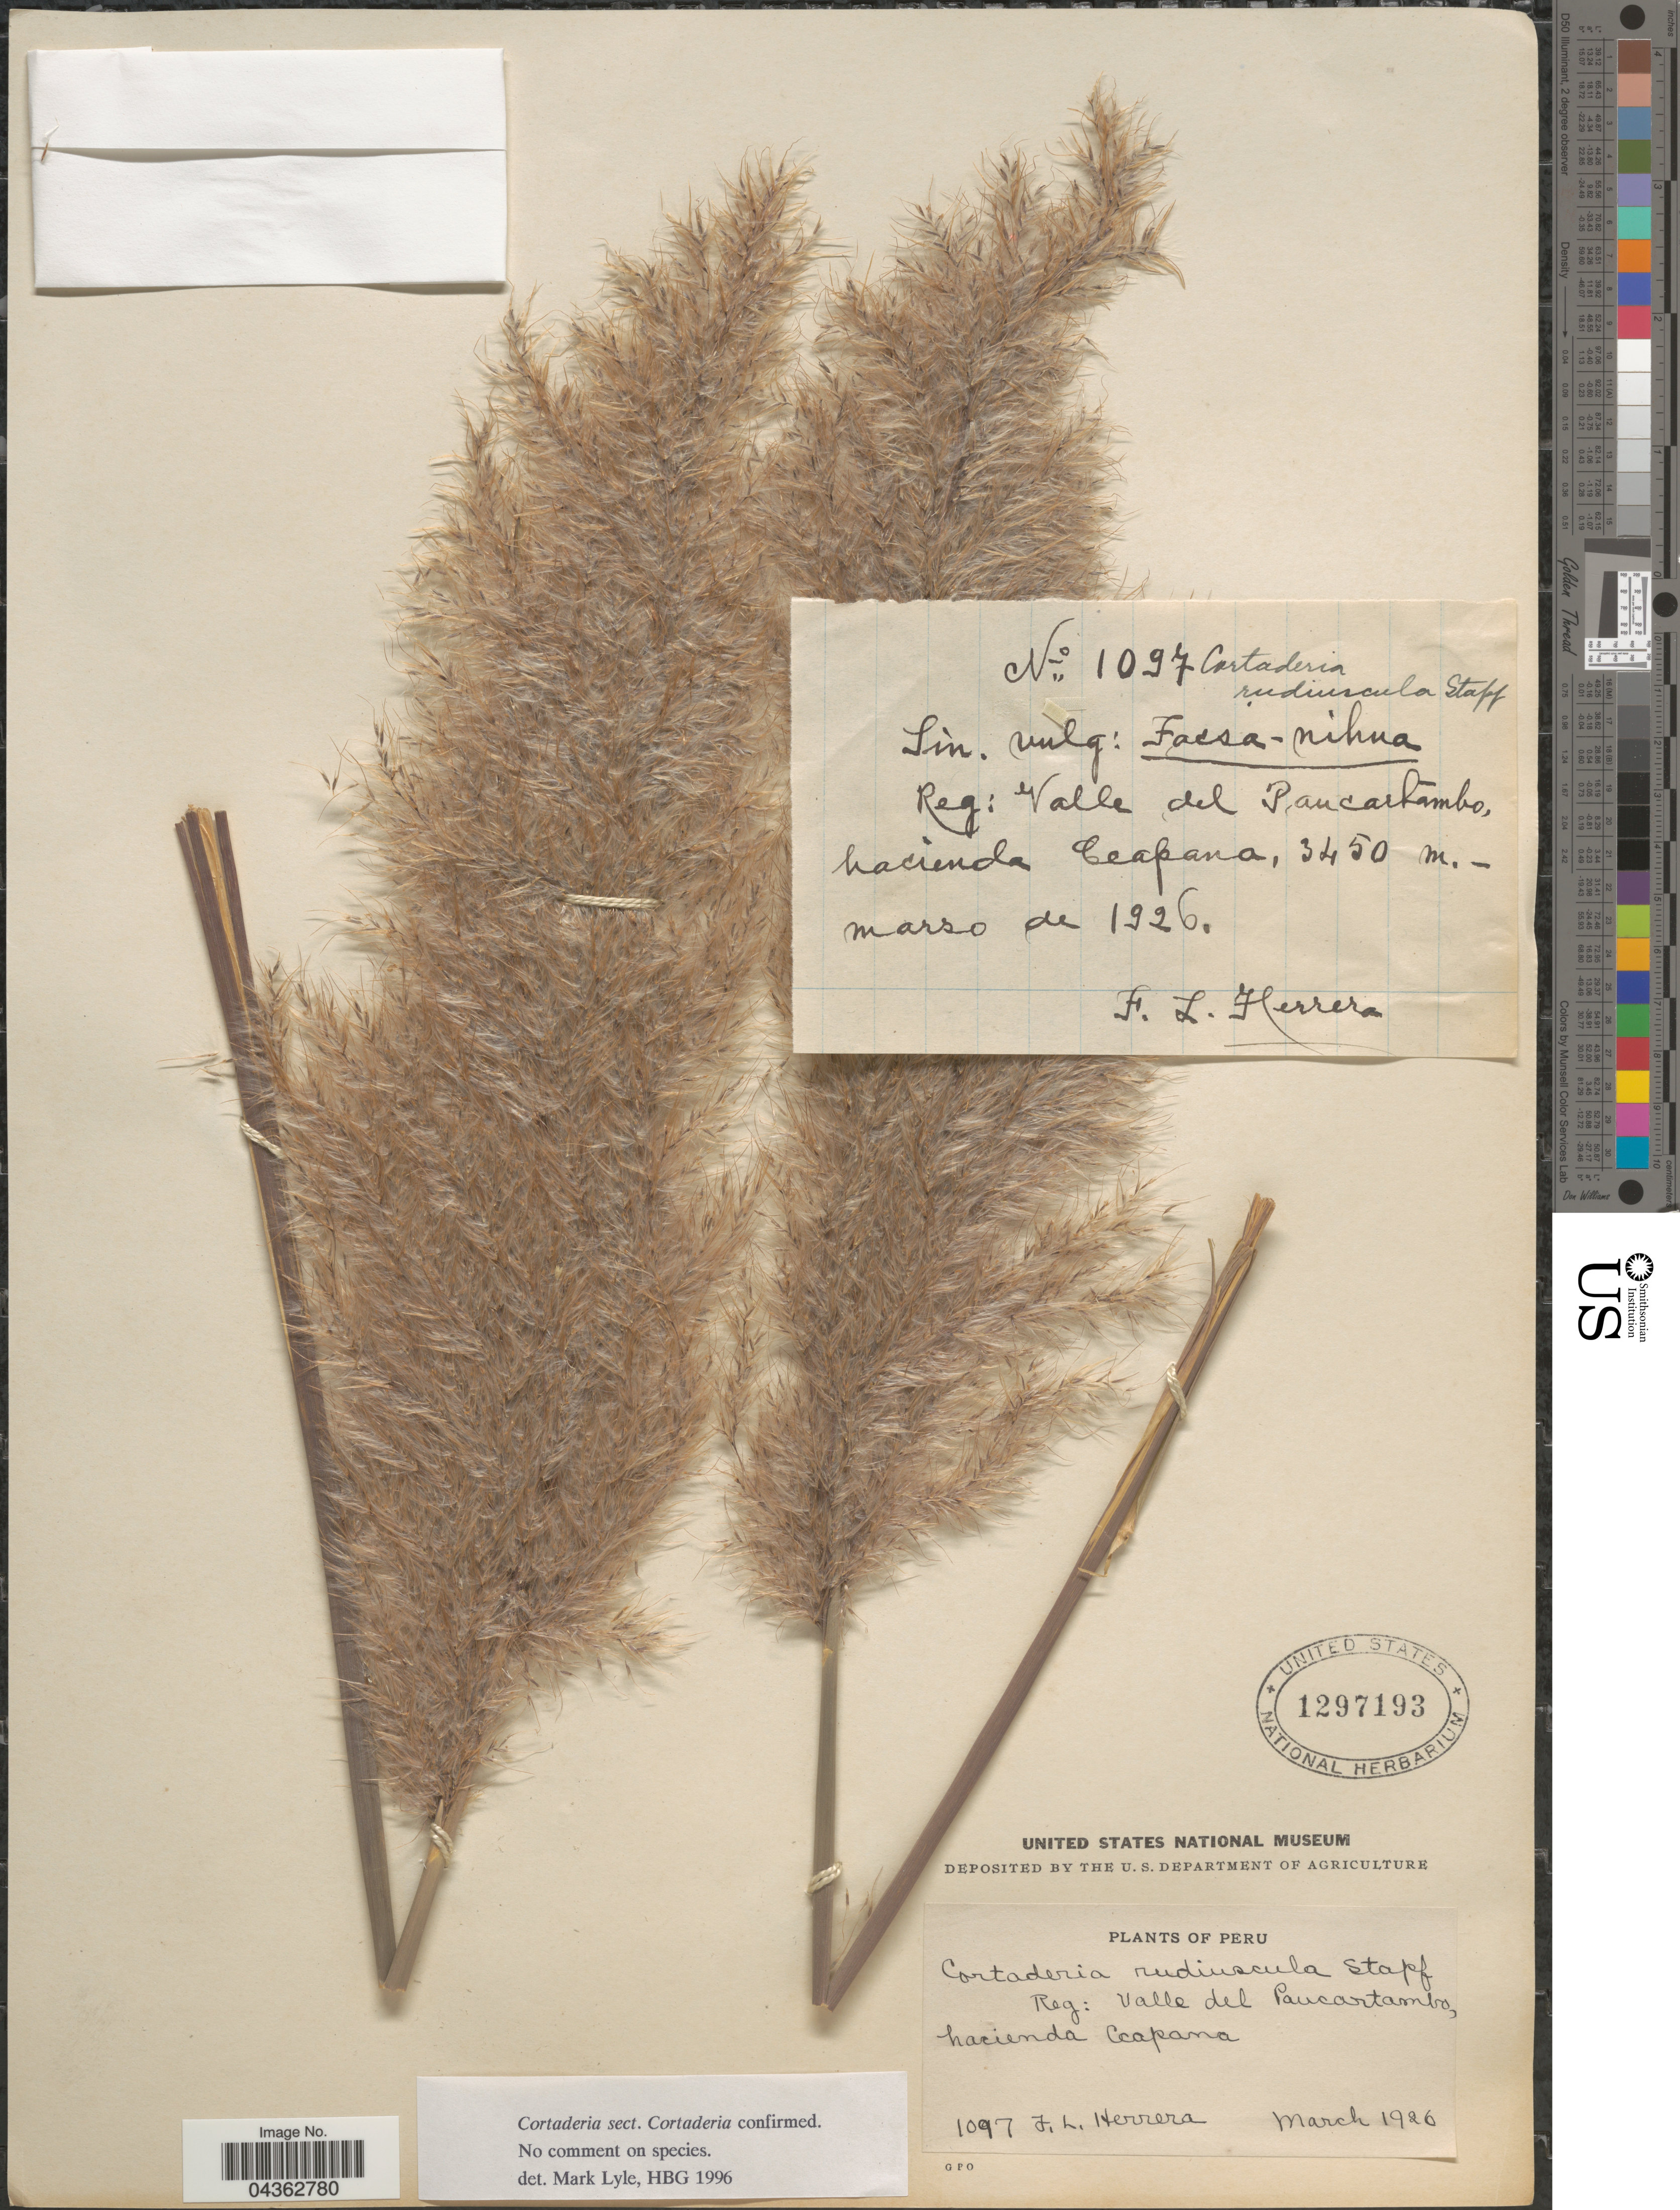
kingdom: Plantae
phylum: Tracheophyta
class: Liliopsida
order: Poales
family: Poaceae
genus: Cortaderia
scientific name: Cortaderia rudiuscula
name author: Stapf in Gardner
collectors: F. L. Herrera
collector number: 1097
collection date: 1926-03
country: Peru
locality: Reg: Valle del Paucartambo, hacienda Ccapana.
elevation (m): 3450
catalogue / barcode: US 1297193